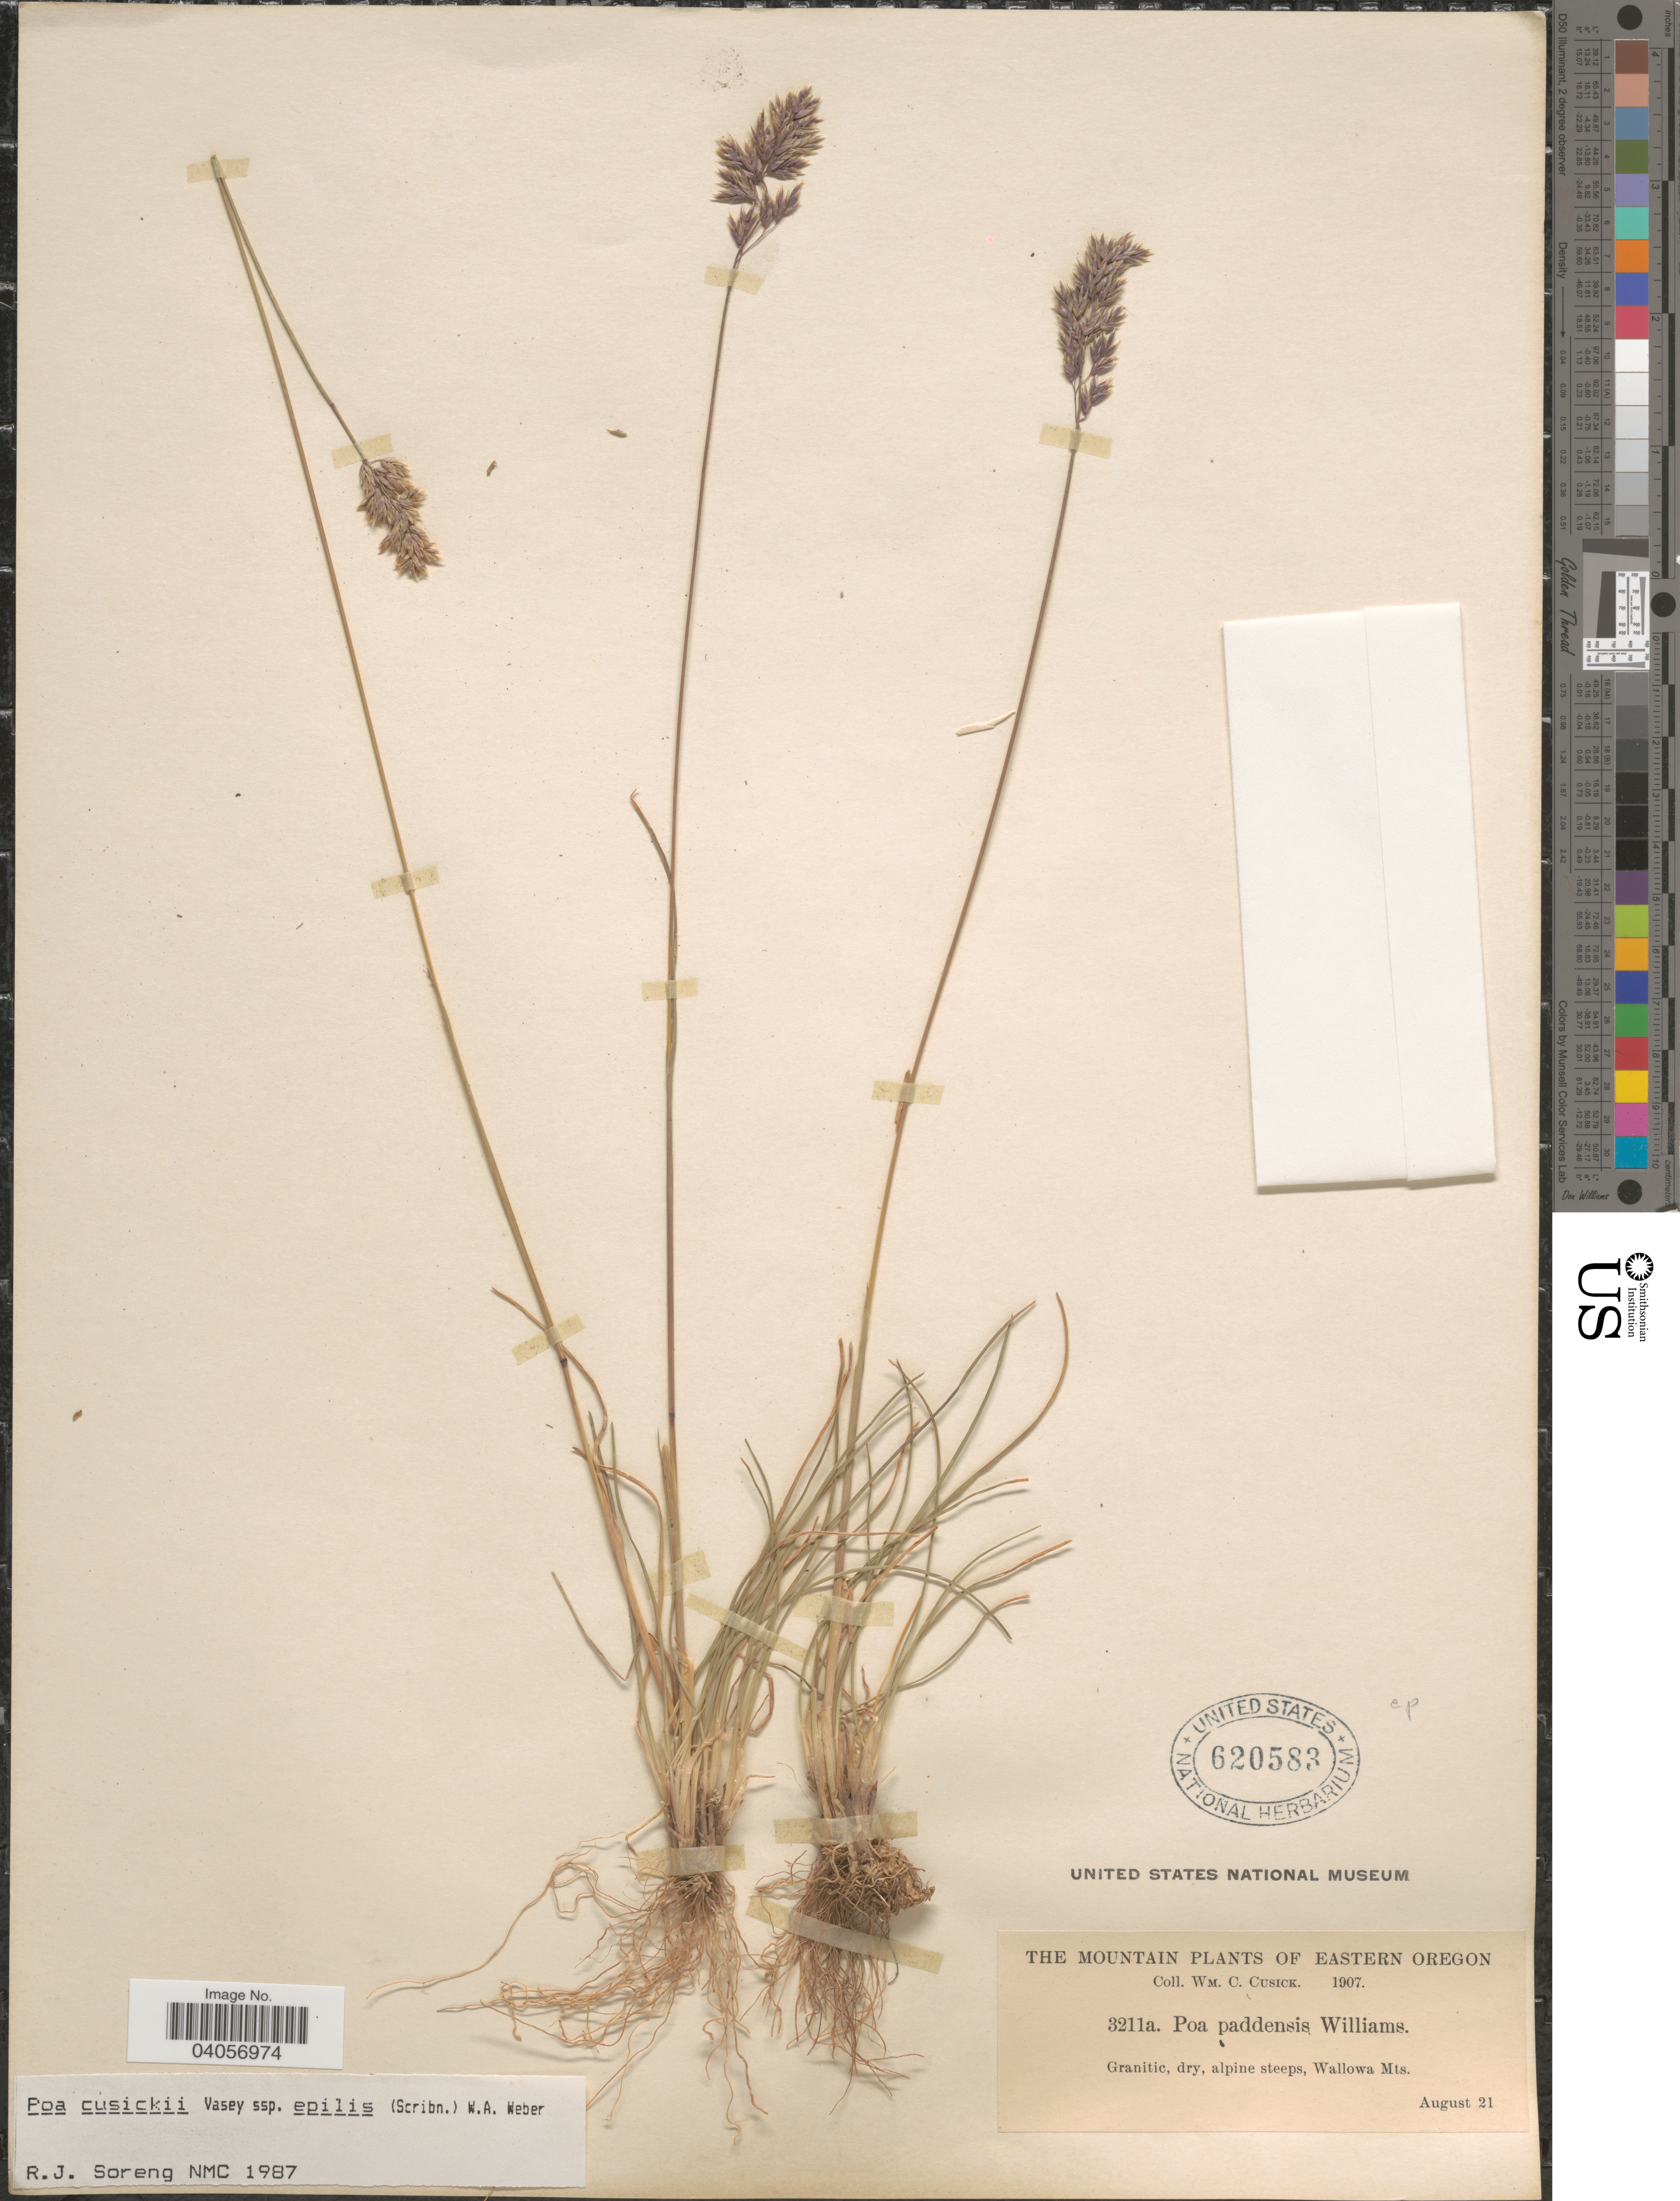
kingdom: Plantae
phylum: Tracheophyta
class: Liliopsida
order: Poales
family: Poaceae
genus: Poa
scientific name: Poa cusickii subsp. epilis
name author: (Scribn.) W.A. Weber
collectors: W. C. Cusick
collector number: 3211a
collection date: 1907-08-21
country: United States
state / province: Oregon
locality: Eastern Oregon. Granitic, dry, alpine steeps, Wallowa Mts.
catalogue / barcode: US 620583